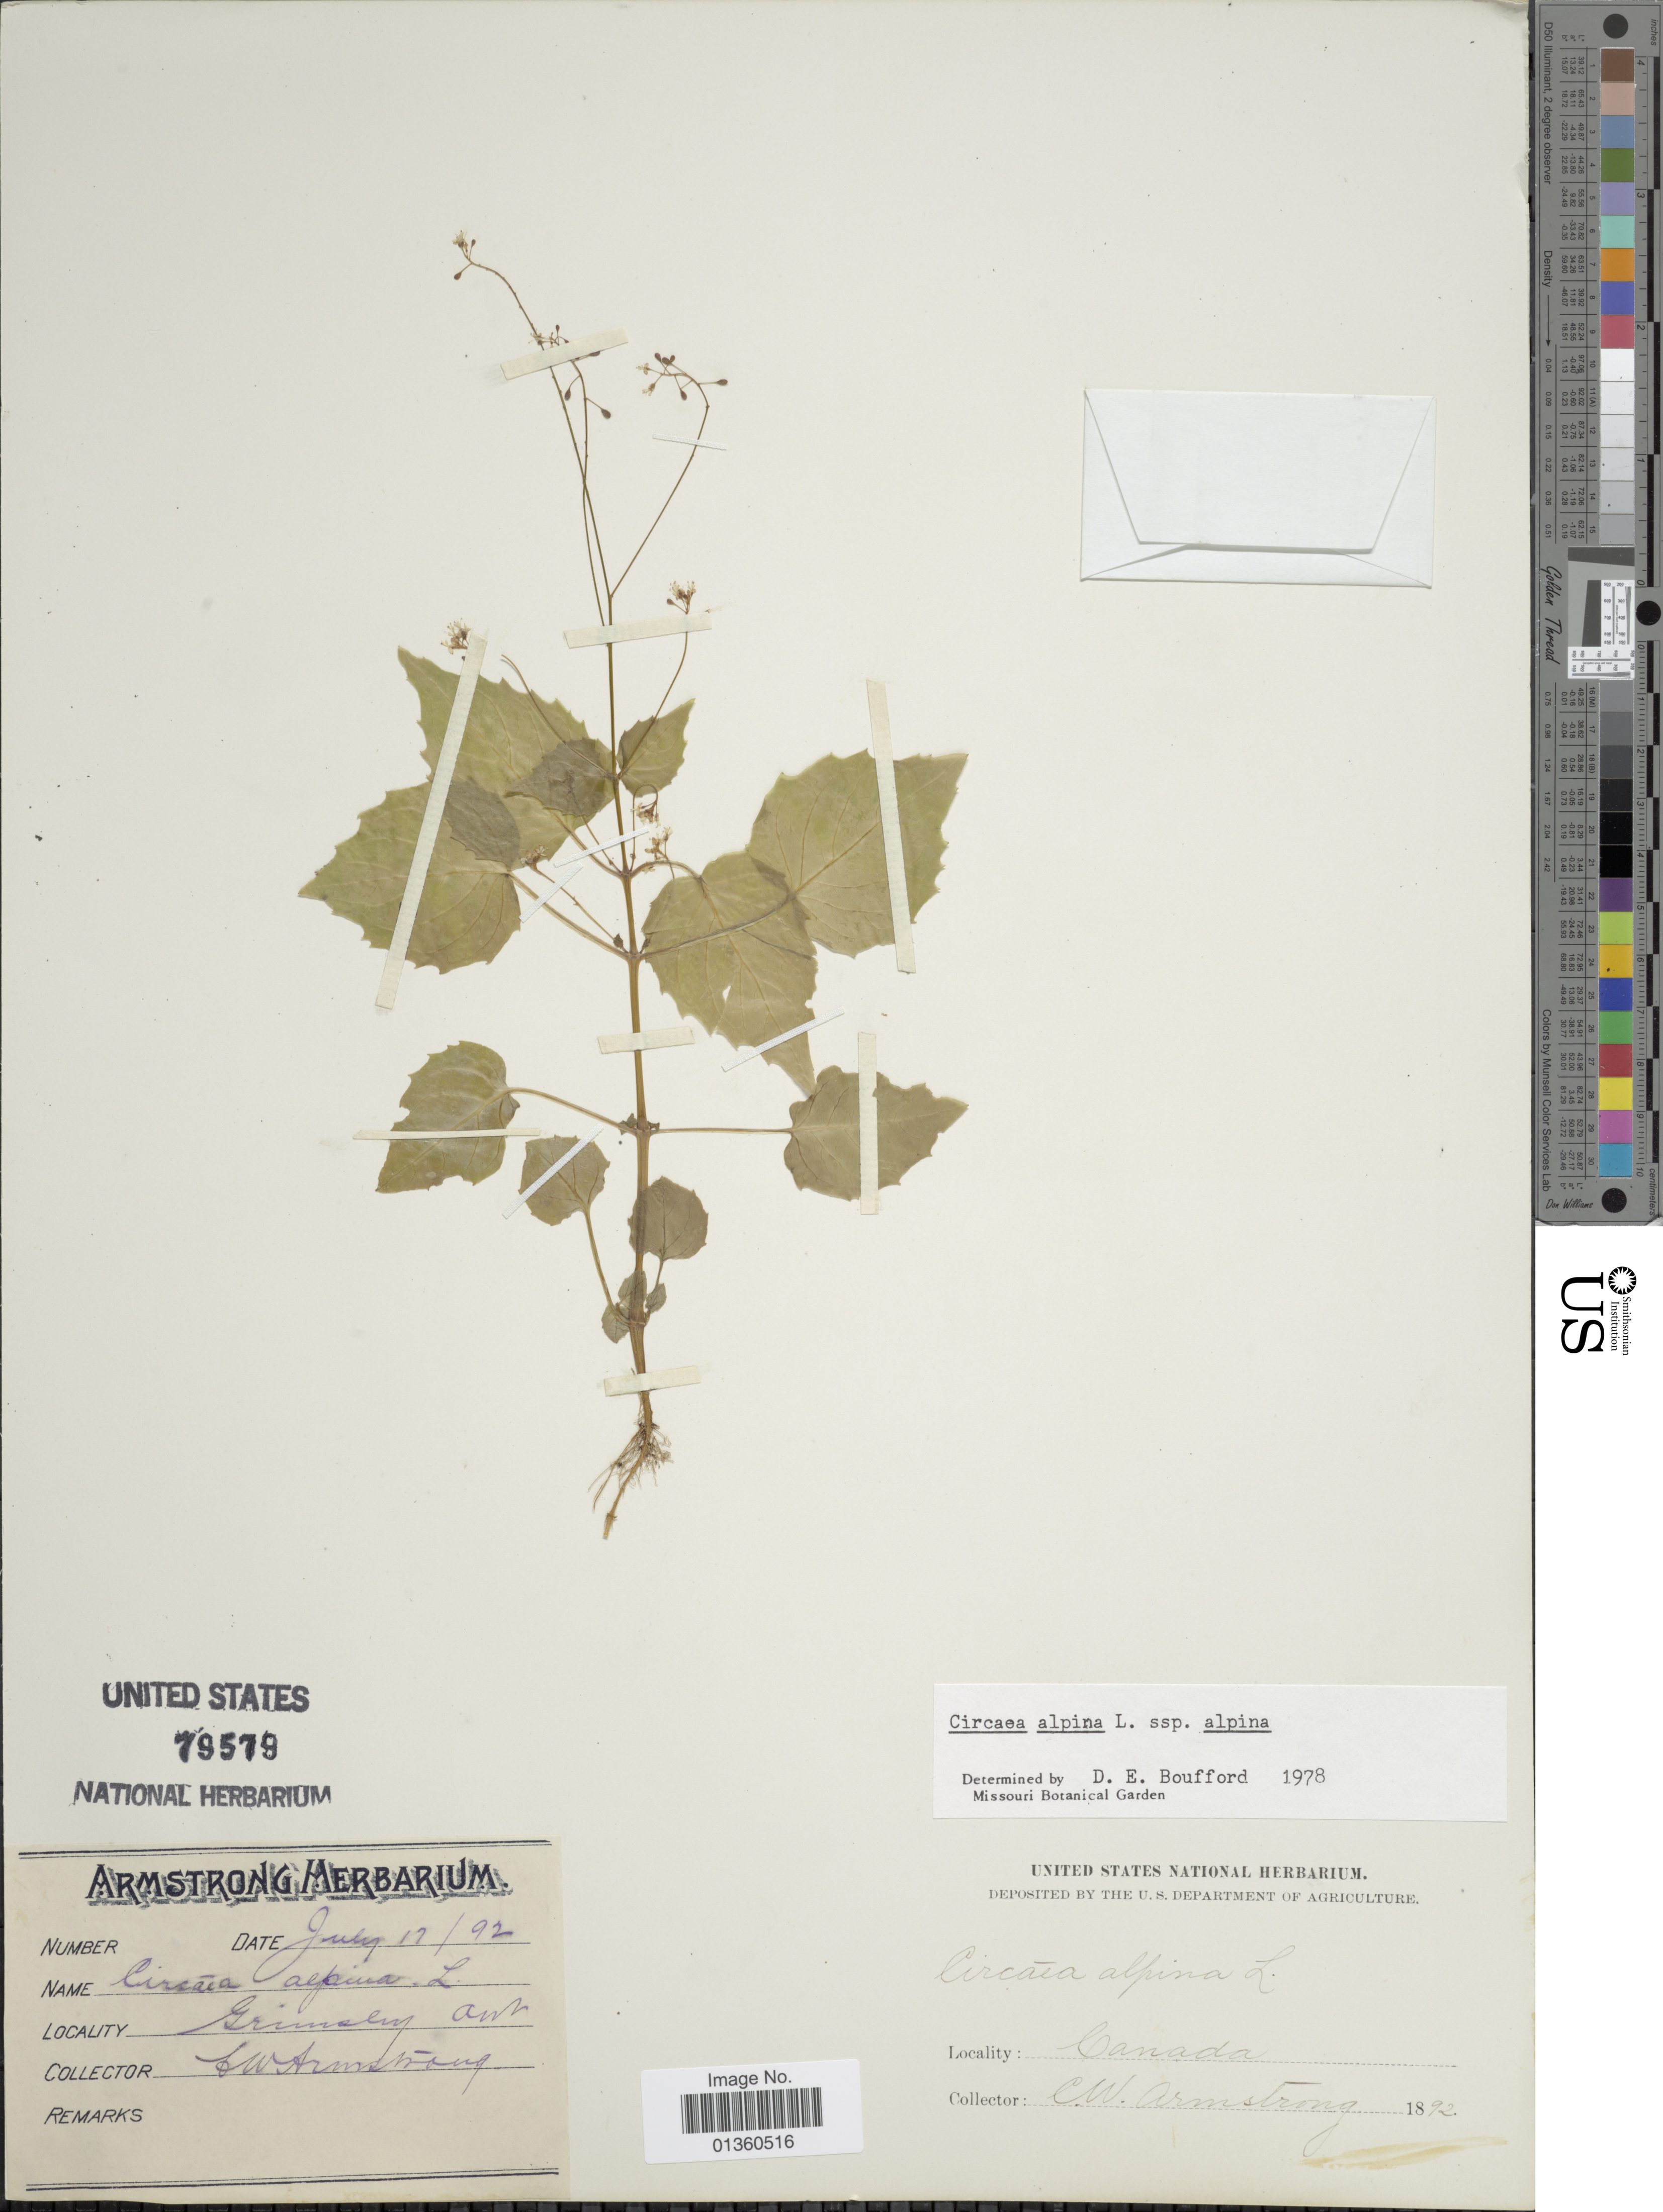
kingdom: Plantae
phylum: Tracheophyta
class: Magnoliopsida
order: Myrtales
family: Onagraceae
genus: Circaea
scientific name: Circaea alpina subsp. alpina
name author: L.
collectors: C. W. Armstrong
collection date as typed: Transcribed d/m/y: 17/7/92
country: Canada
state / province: Ontario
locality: Grimsby, Ont.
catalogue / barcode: US 79579